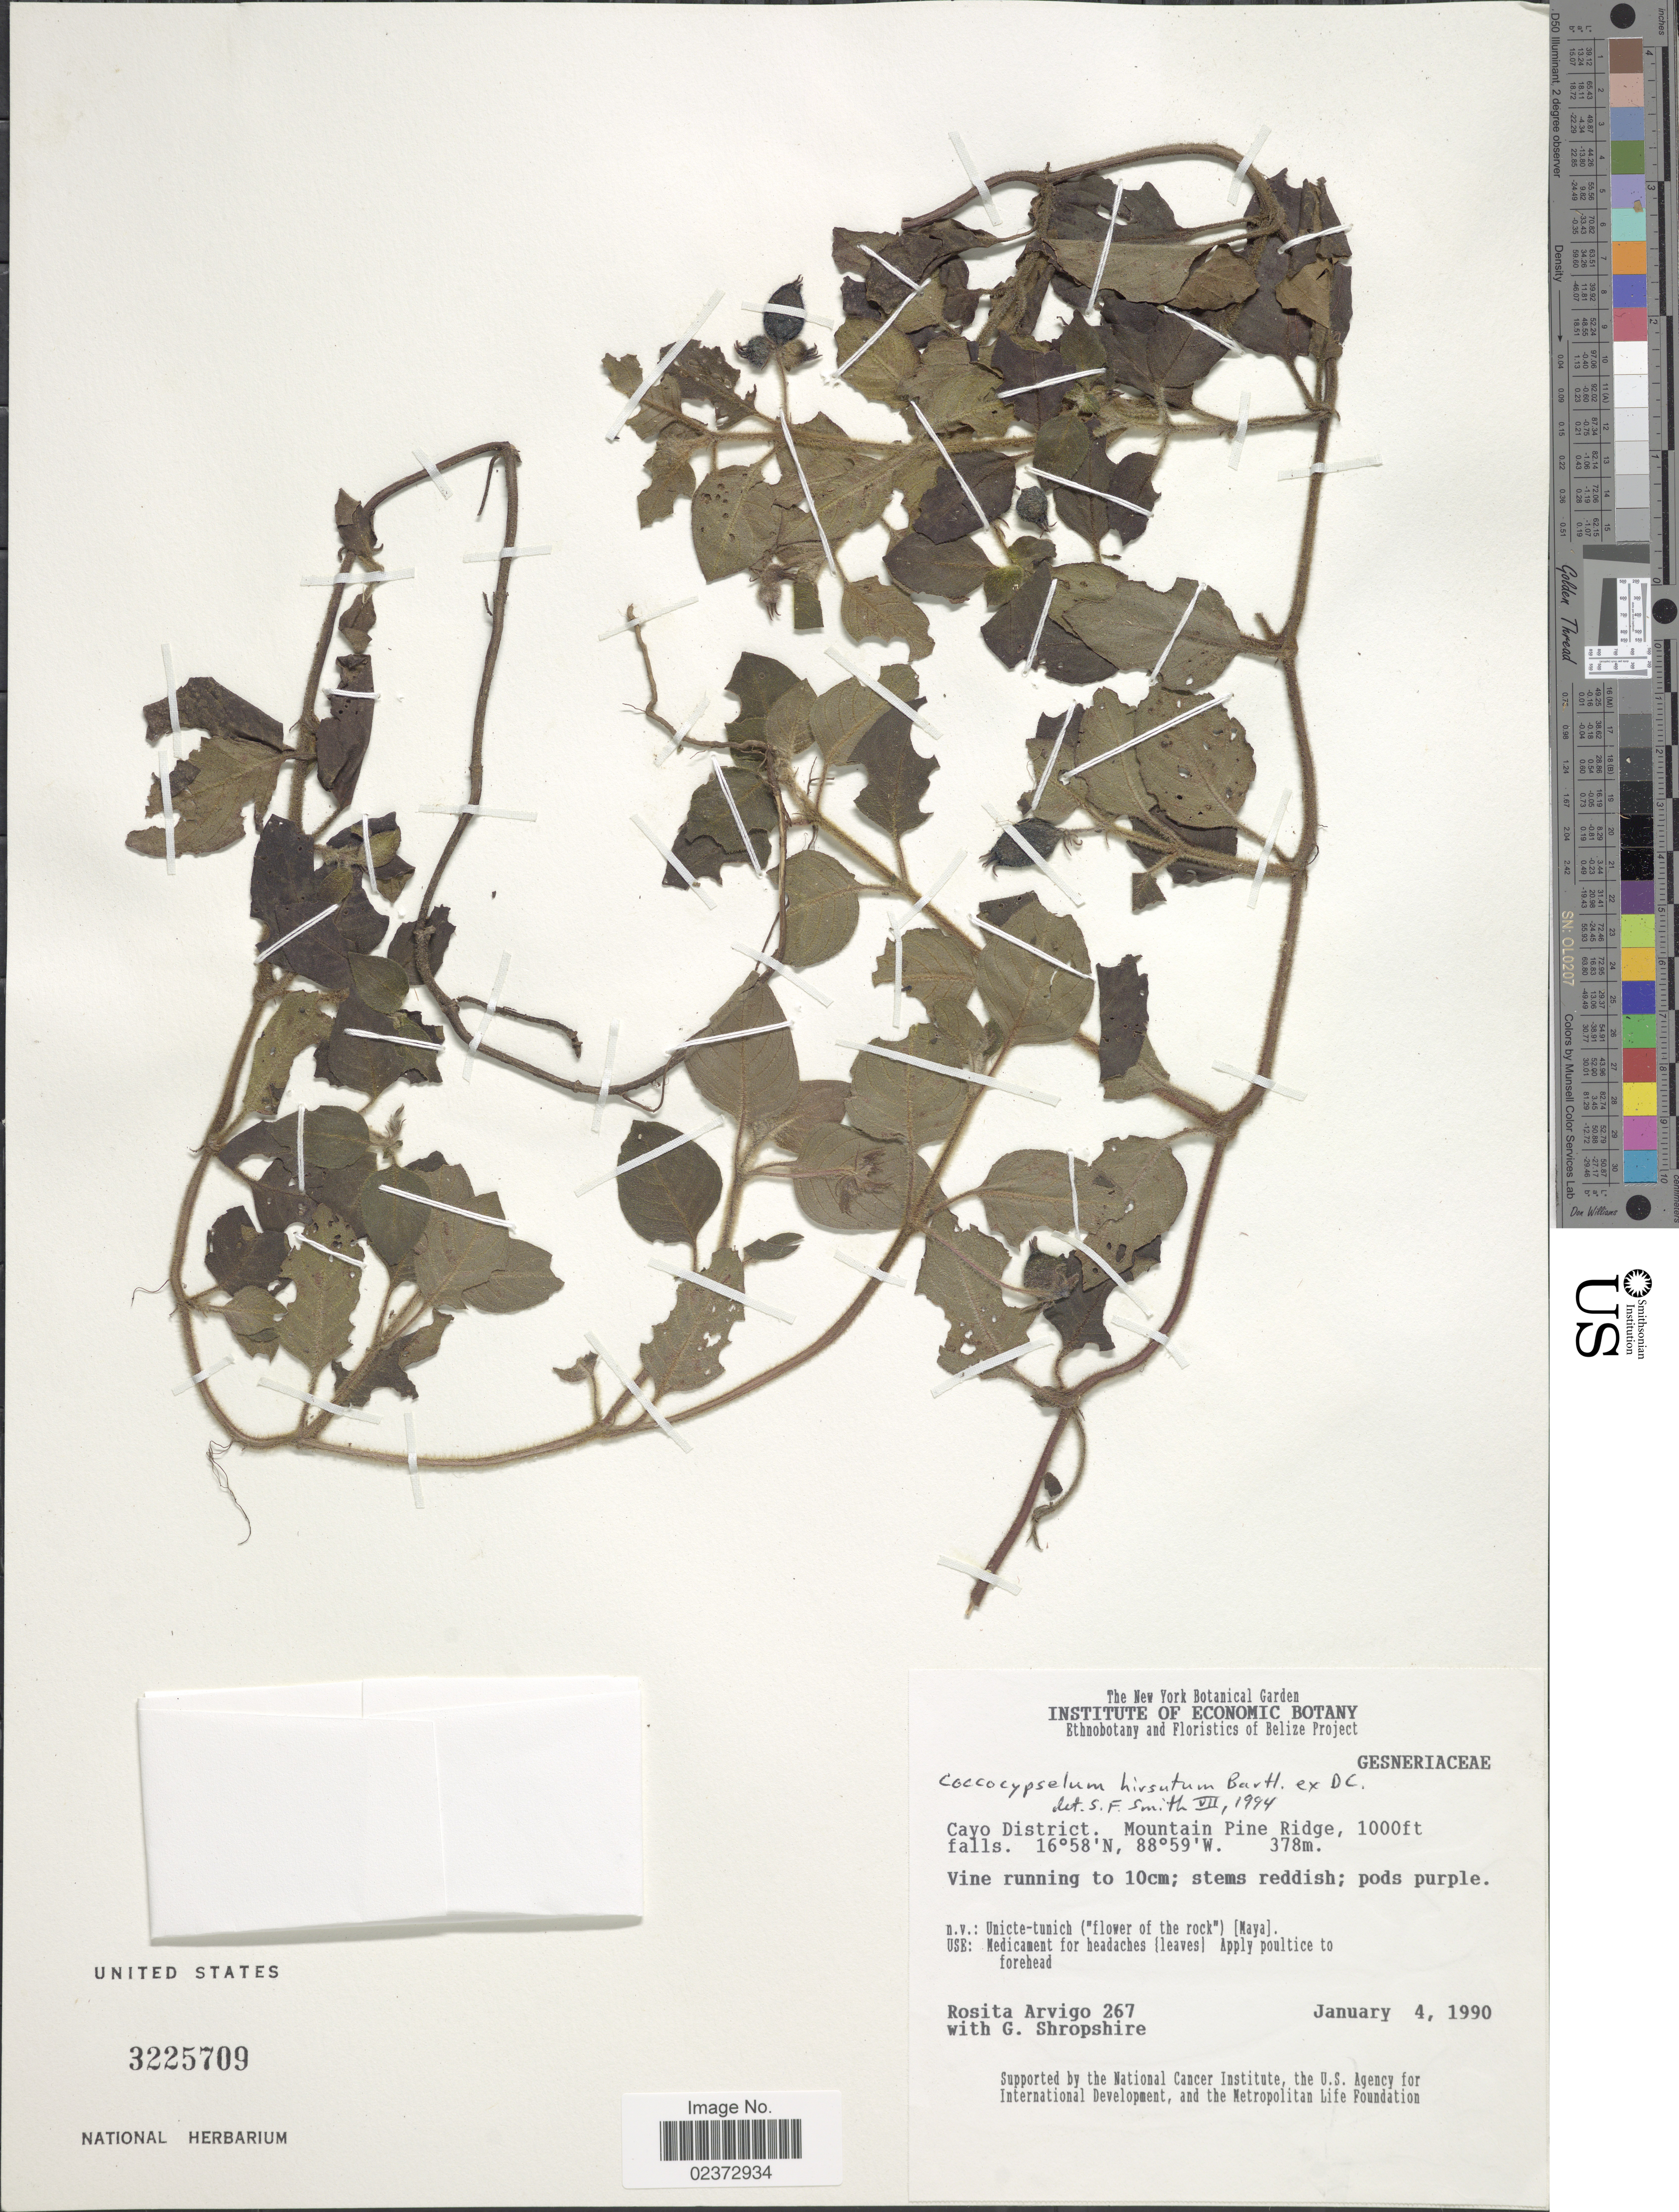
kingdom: Plantae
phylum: Tracheophyta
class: Magnoliopsida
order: Gentianales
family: Rubiaceae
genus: Coccocypselum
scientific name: Coccocypselum hispidulum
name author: (Standl.) Standl.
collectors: R. Arvigo & G. Shropshire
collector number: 267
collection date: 1990-01-04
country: Belize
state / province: Cayo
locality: Cayo District. Mountain Pine Ridge, falls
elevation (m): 305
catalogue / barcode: US 3225709